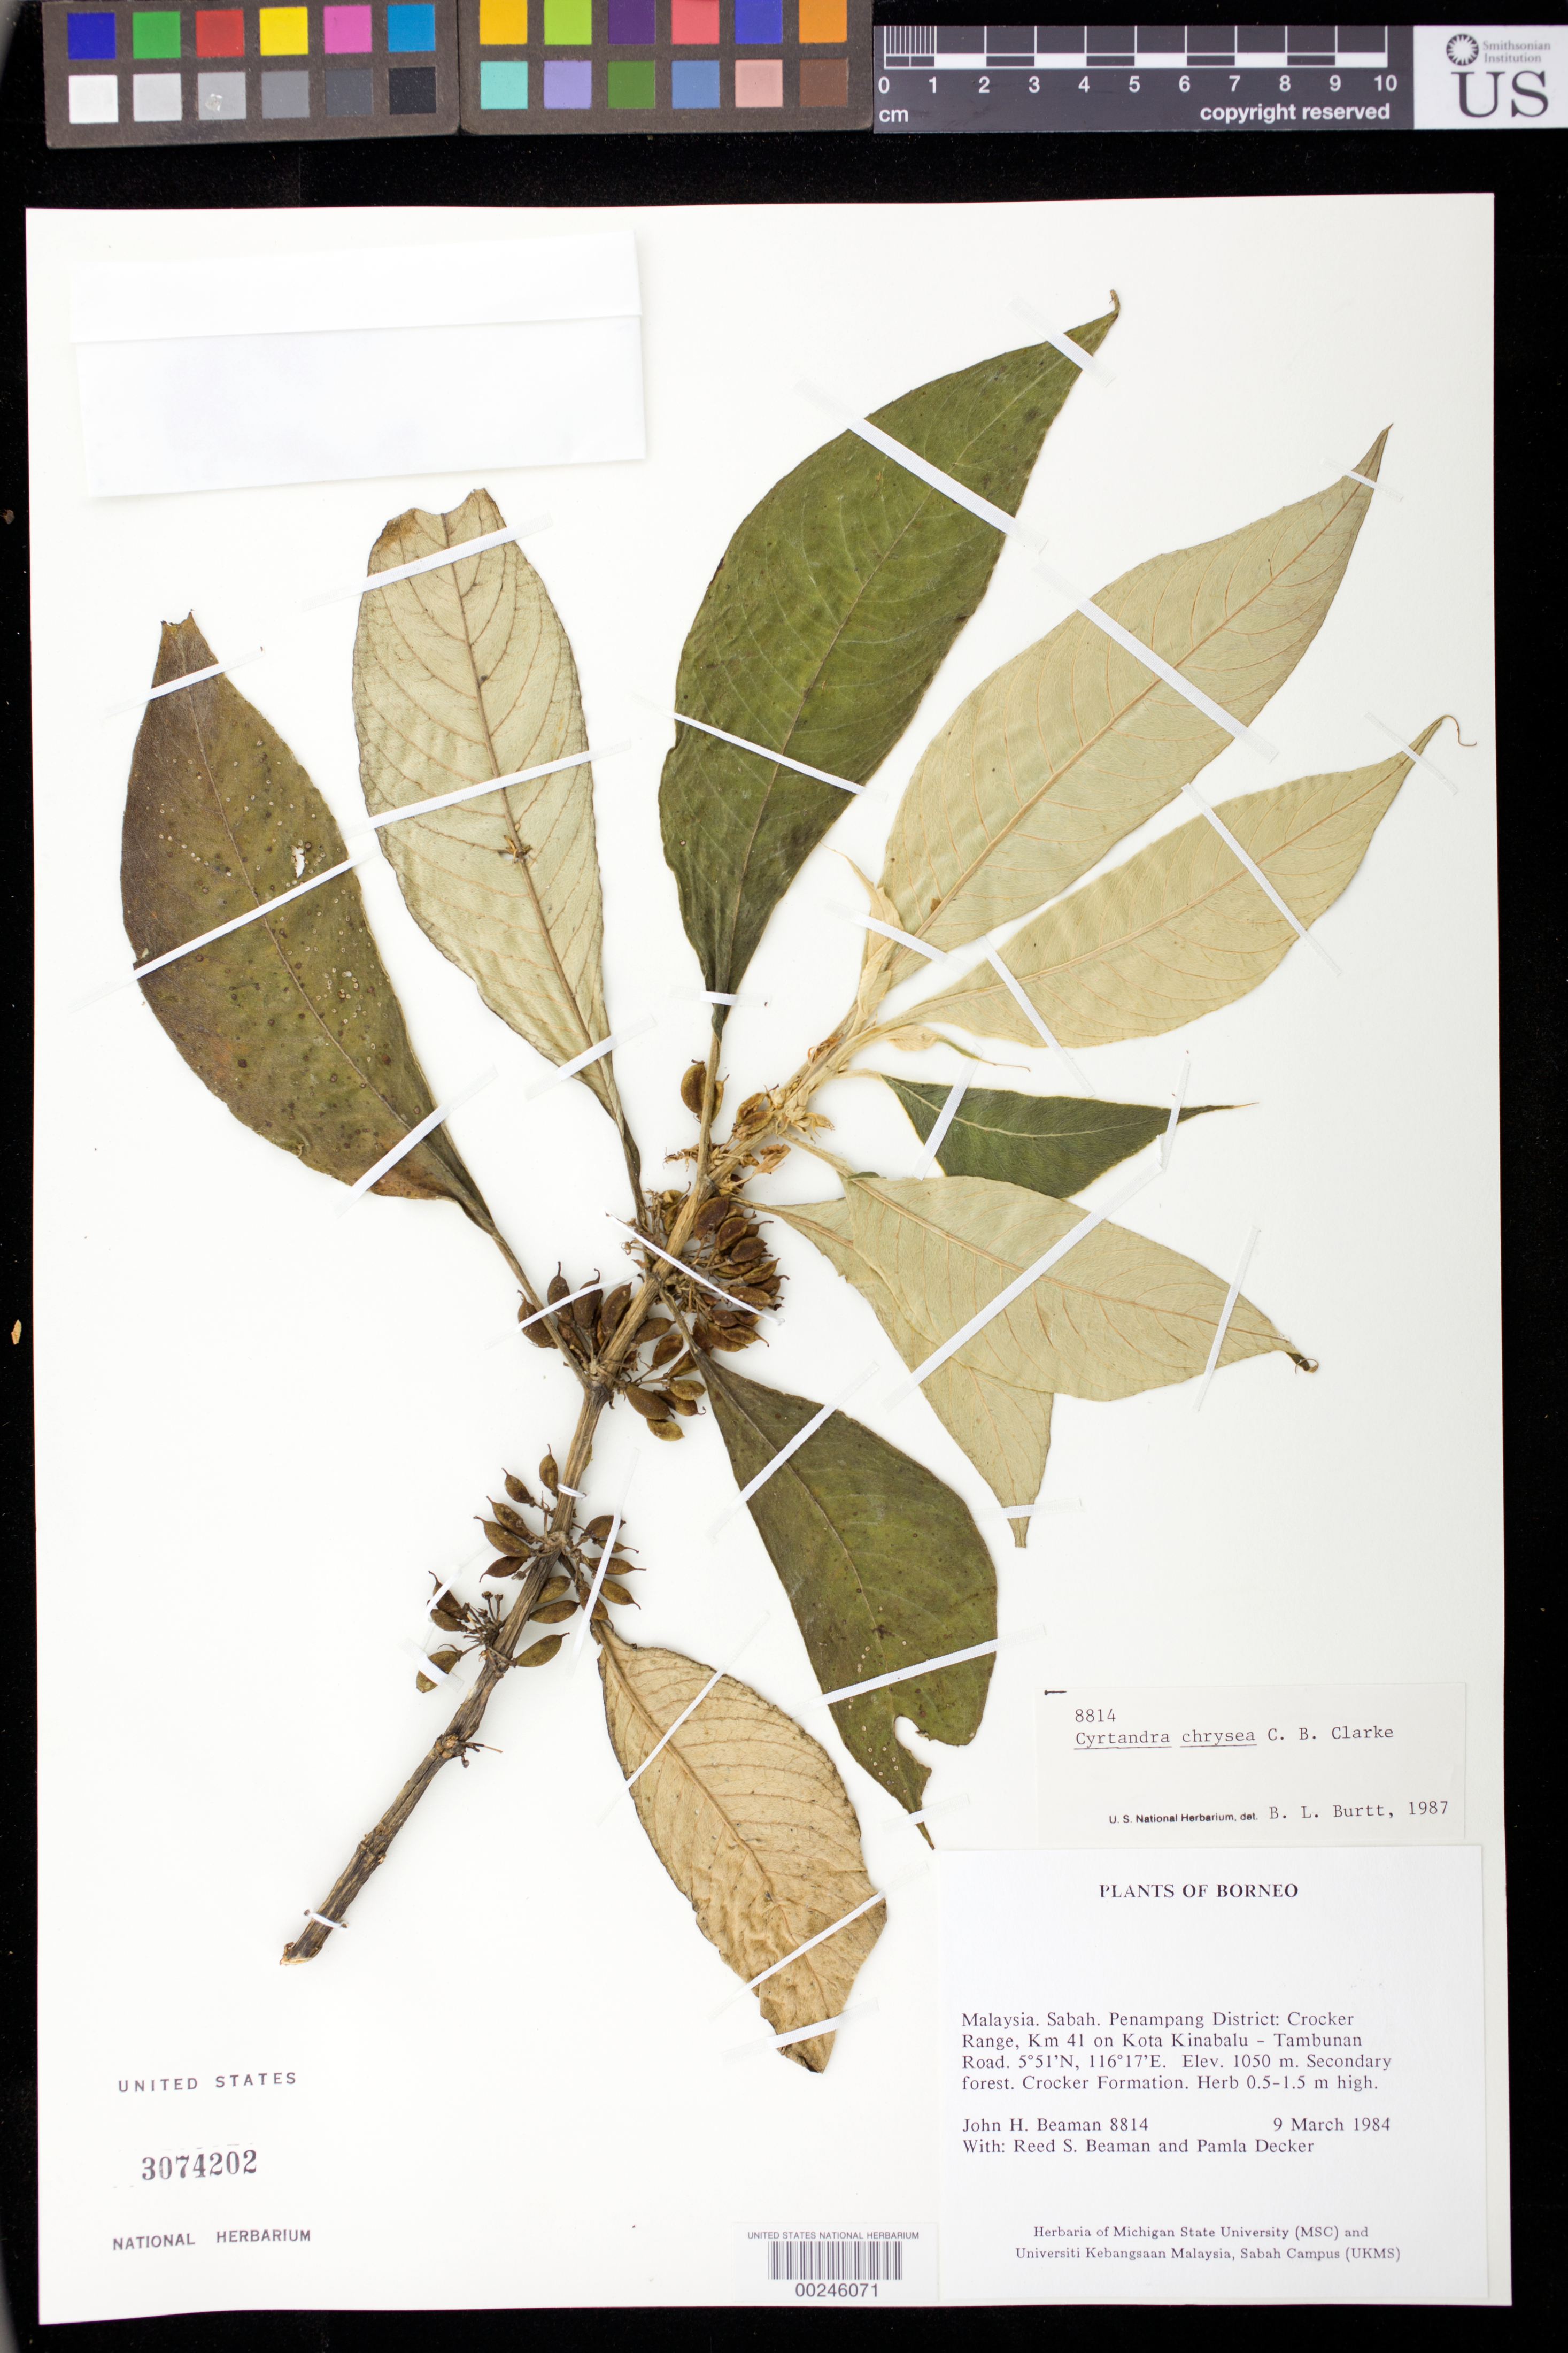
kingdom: Plantae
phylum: Tracheophyta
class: Magnoliopsida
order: Lamiales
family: Gesneriaceae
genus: Cyrtandra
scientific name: Cyrtandra chrysea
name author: C.B. Clarke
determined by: Burtt, B. L.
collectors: J. H. Beaman, R. S. Beaman & P. Decker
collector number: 8814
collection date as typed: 09 Mar 1984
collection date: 1984-03-09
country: Malaysia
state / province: Sabah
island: Borneo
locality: Penampang dist, crocker range, km 41 on kota kinabalu - tambunan road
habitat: Secondary forest, Crocker Formation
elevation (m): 1050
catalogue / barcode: US 3074202